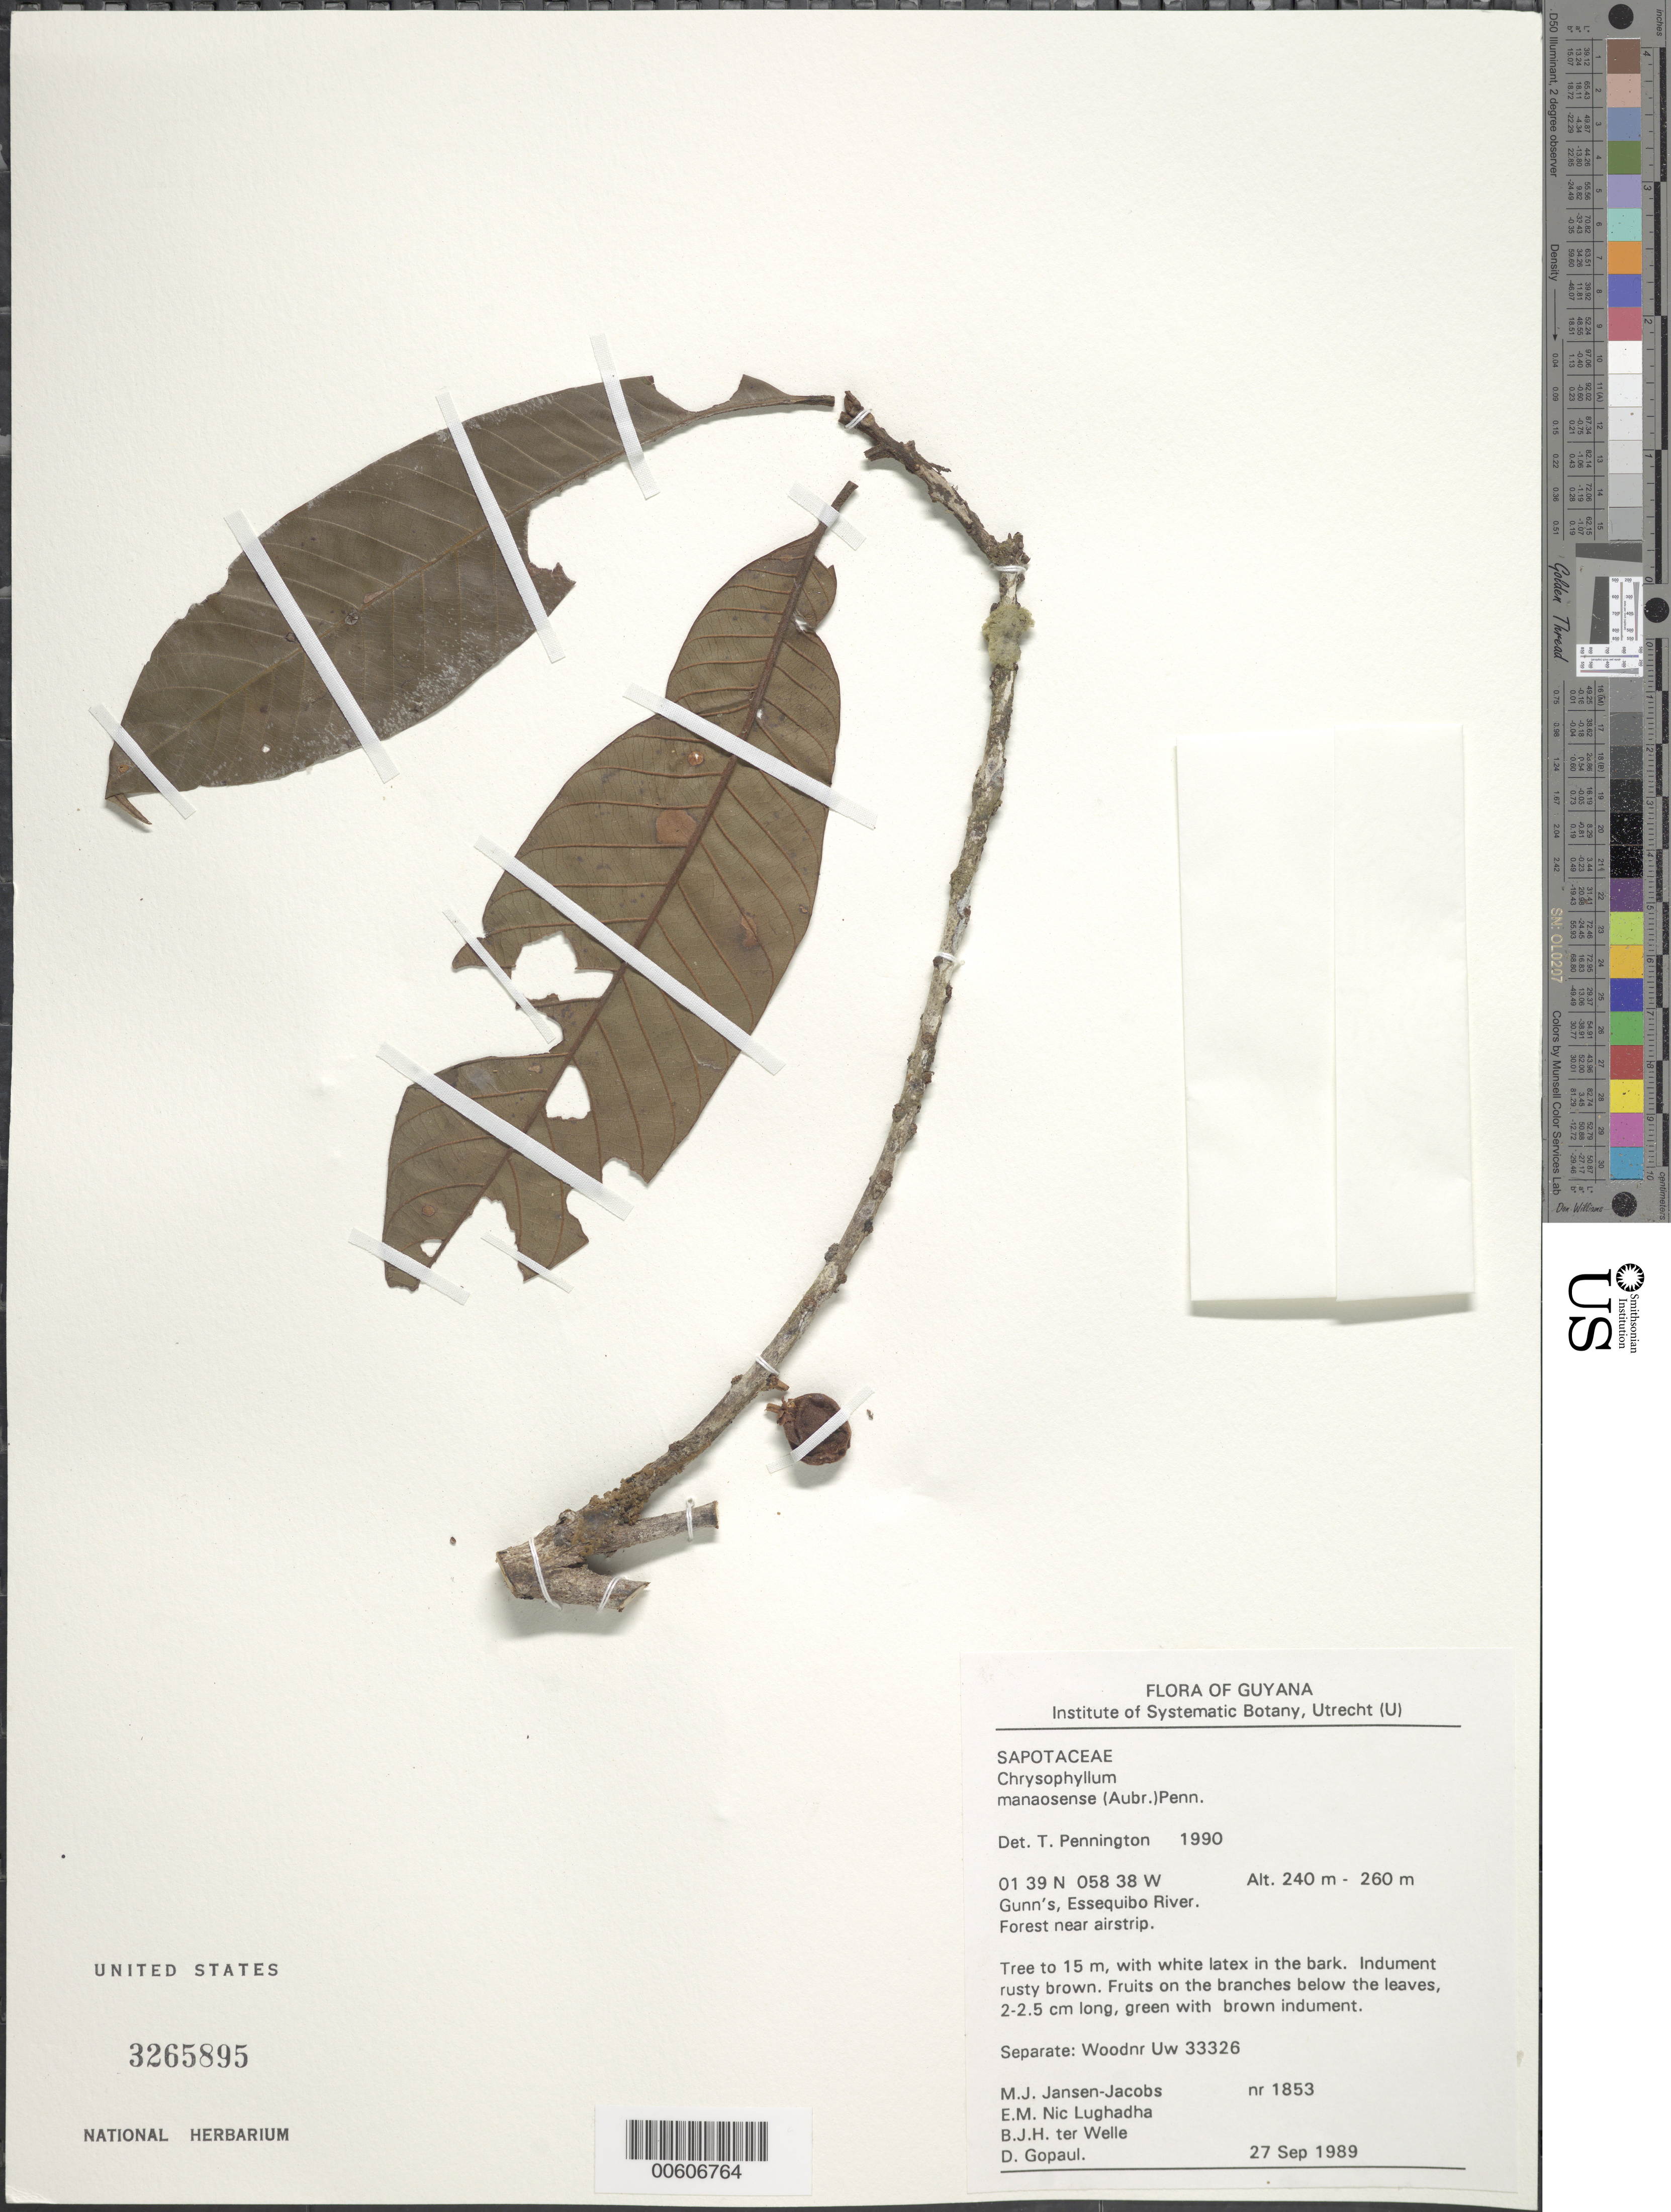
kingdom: Plantae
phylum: Tracheophyta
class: Magnoliopsida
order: Ericales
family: Sapotaceae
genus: Chrysophyllum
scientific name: Chrysophyllum manaosense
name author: (Aubrév.) T.D. Penn.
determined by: Pennington, T. D., (K)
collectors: M. J. Jansen-Jacobs, E. Nic Lughadha, B. Welle & D. Gopaul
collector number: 1853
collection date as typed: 27-Sep-89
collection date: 1989-09-27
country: Guyana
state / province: U. Takutu-U. Essequibo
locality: Gunn's, Essequibo River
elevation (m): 240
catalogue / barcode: US 3265895